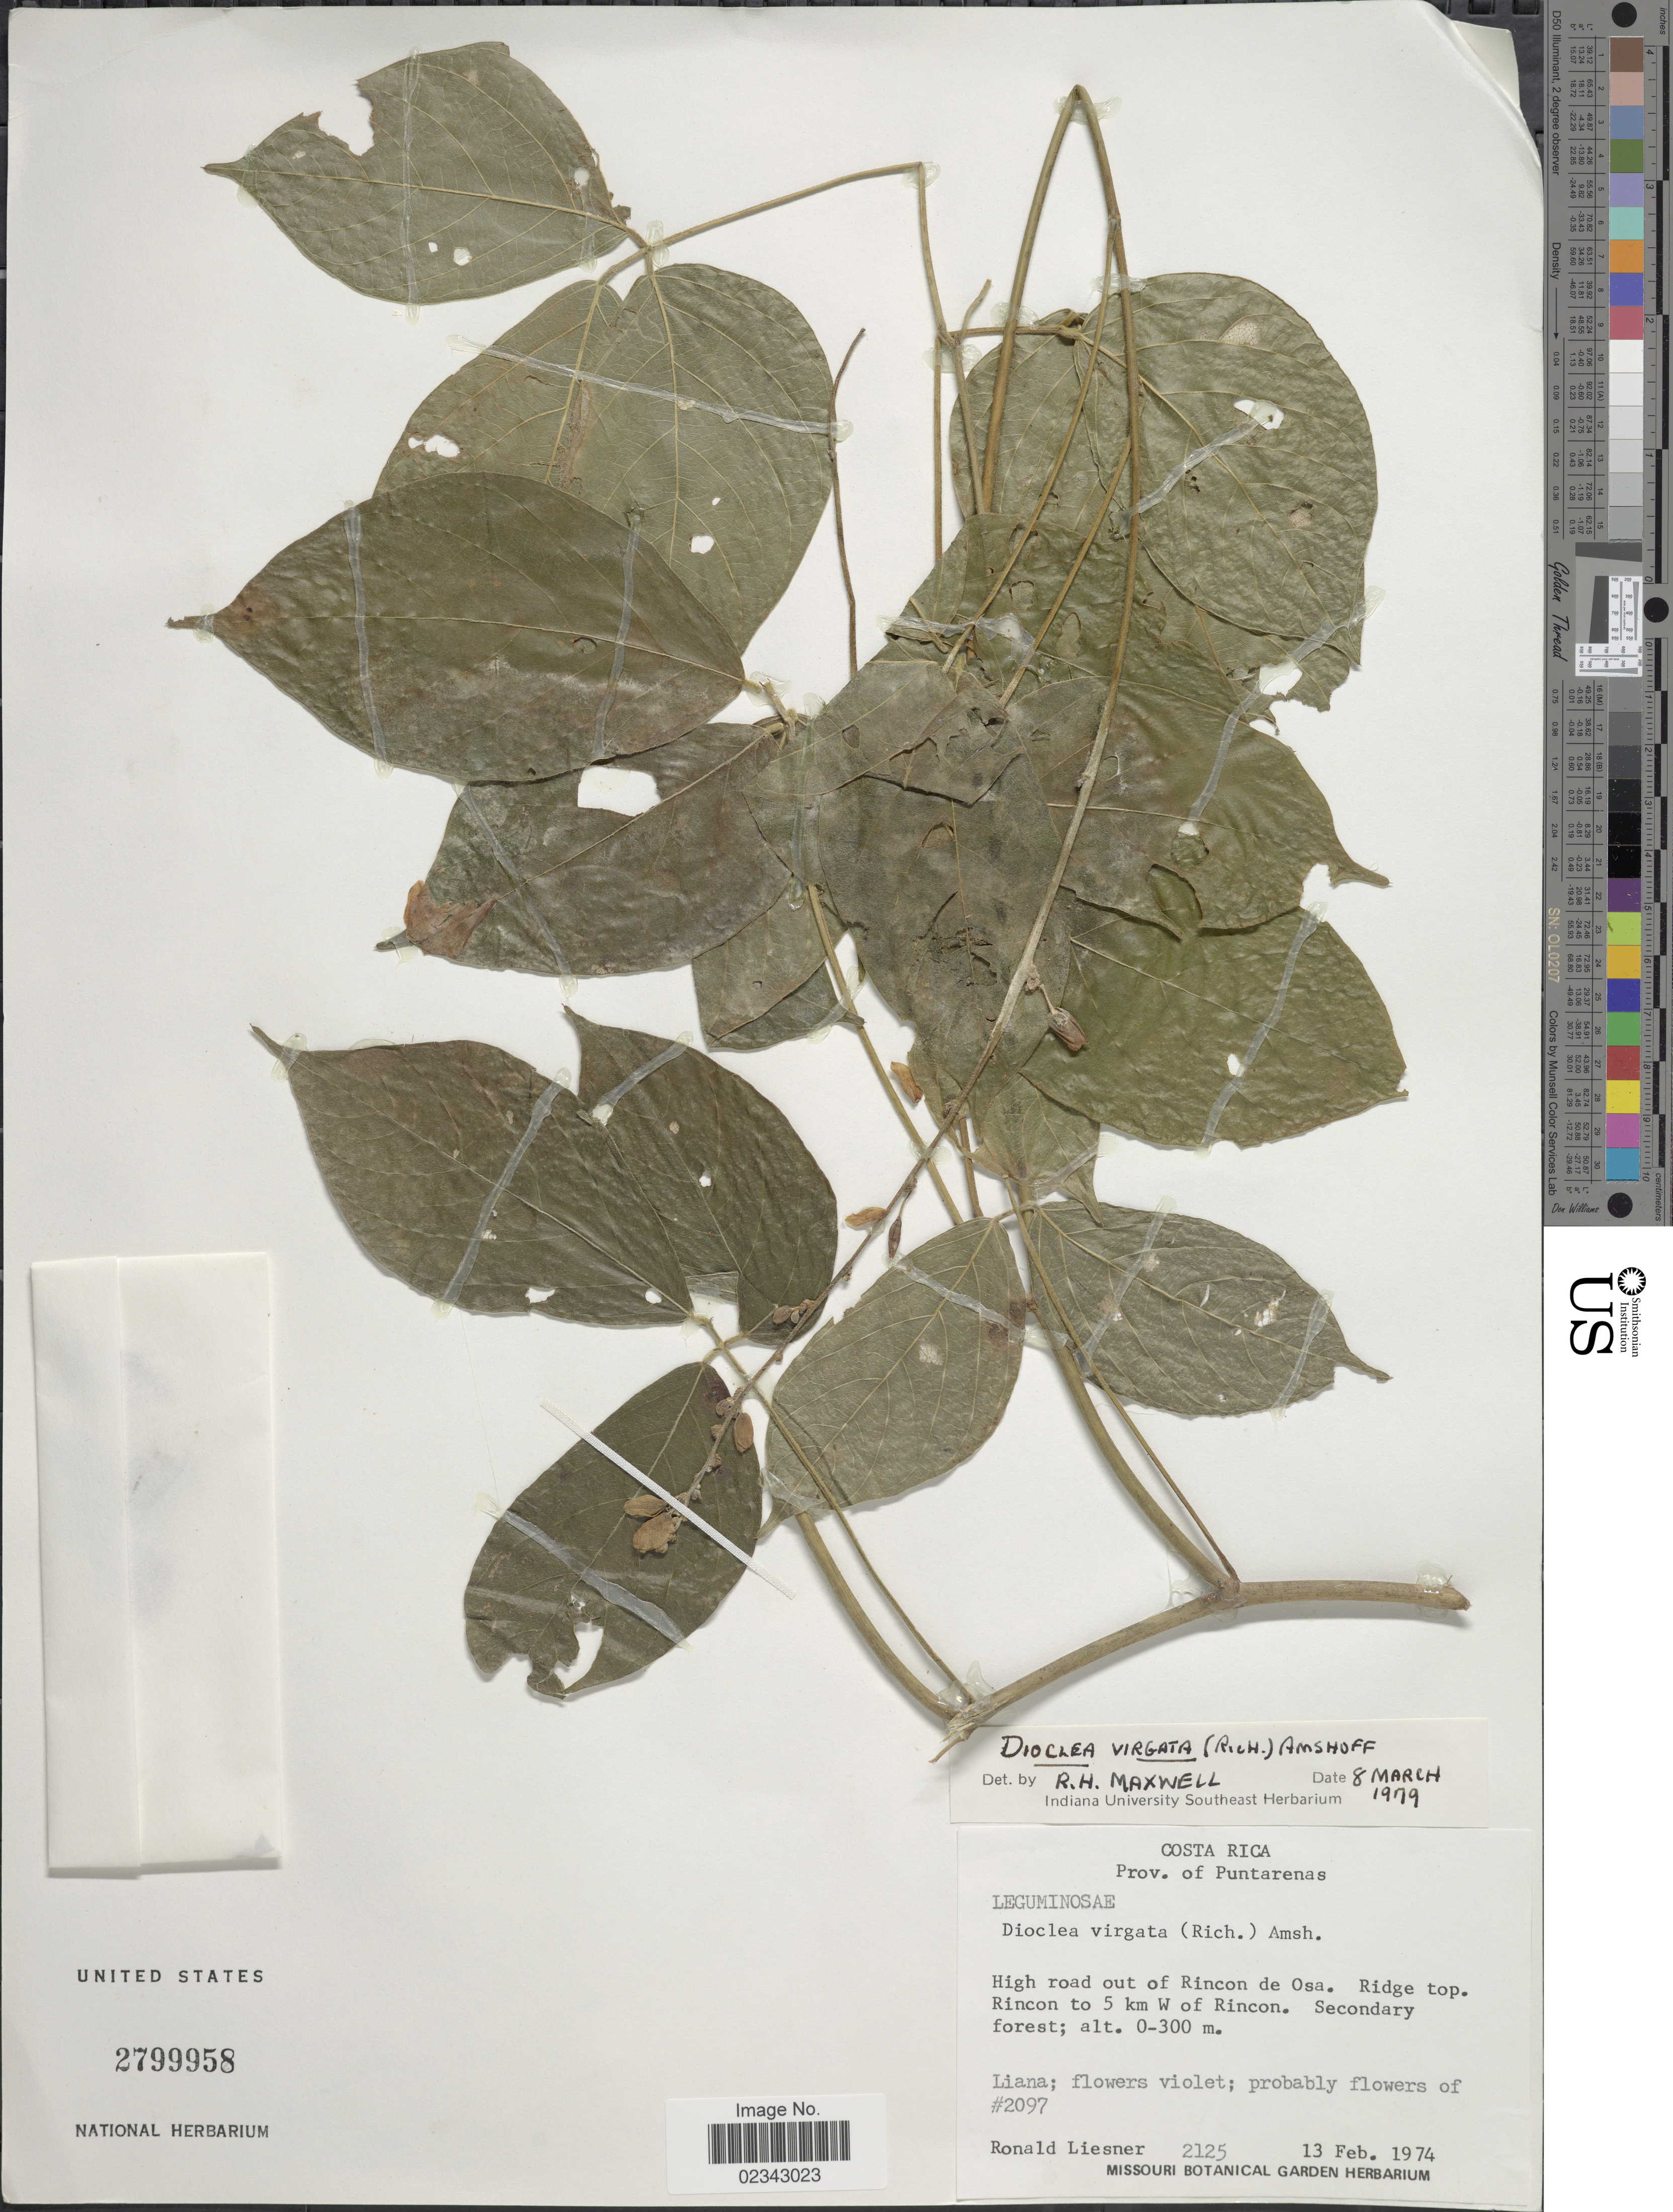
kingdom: Plantae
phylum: Tracheophyta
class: Magnoliopsida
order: Fabales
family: Fabaceae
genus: Dioclea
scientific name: Dioclea virgata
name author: (Rich.) Amshoff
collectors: R. L. Liesner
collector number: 2125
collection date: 1974-02-13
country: Costa Rica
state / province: Puntarenas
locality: High road out of Rincon de Osa. Ridge top. Rincon to 5 km W of Rincon. Secondary forest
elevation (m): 0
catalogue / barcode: US 2799958